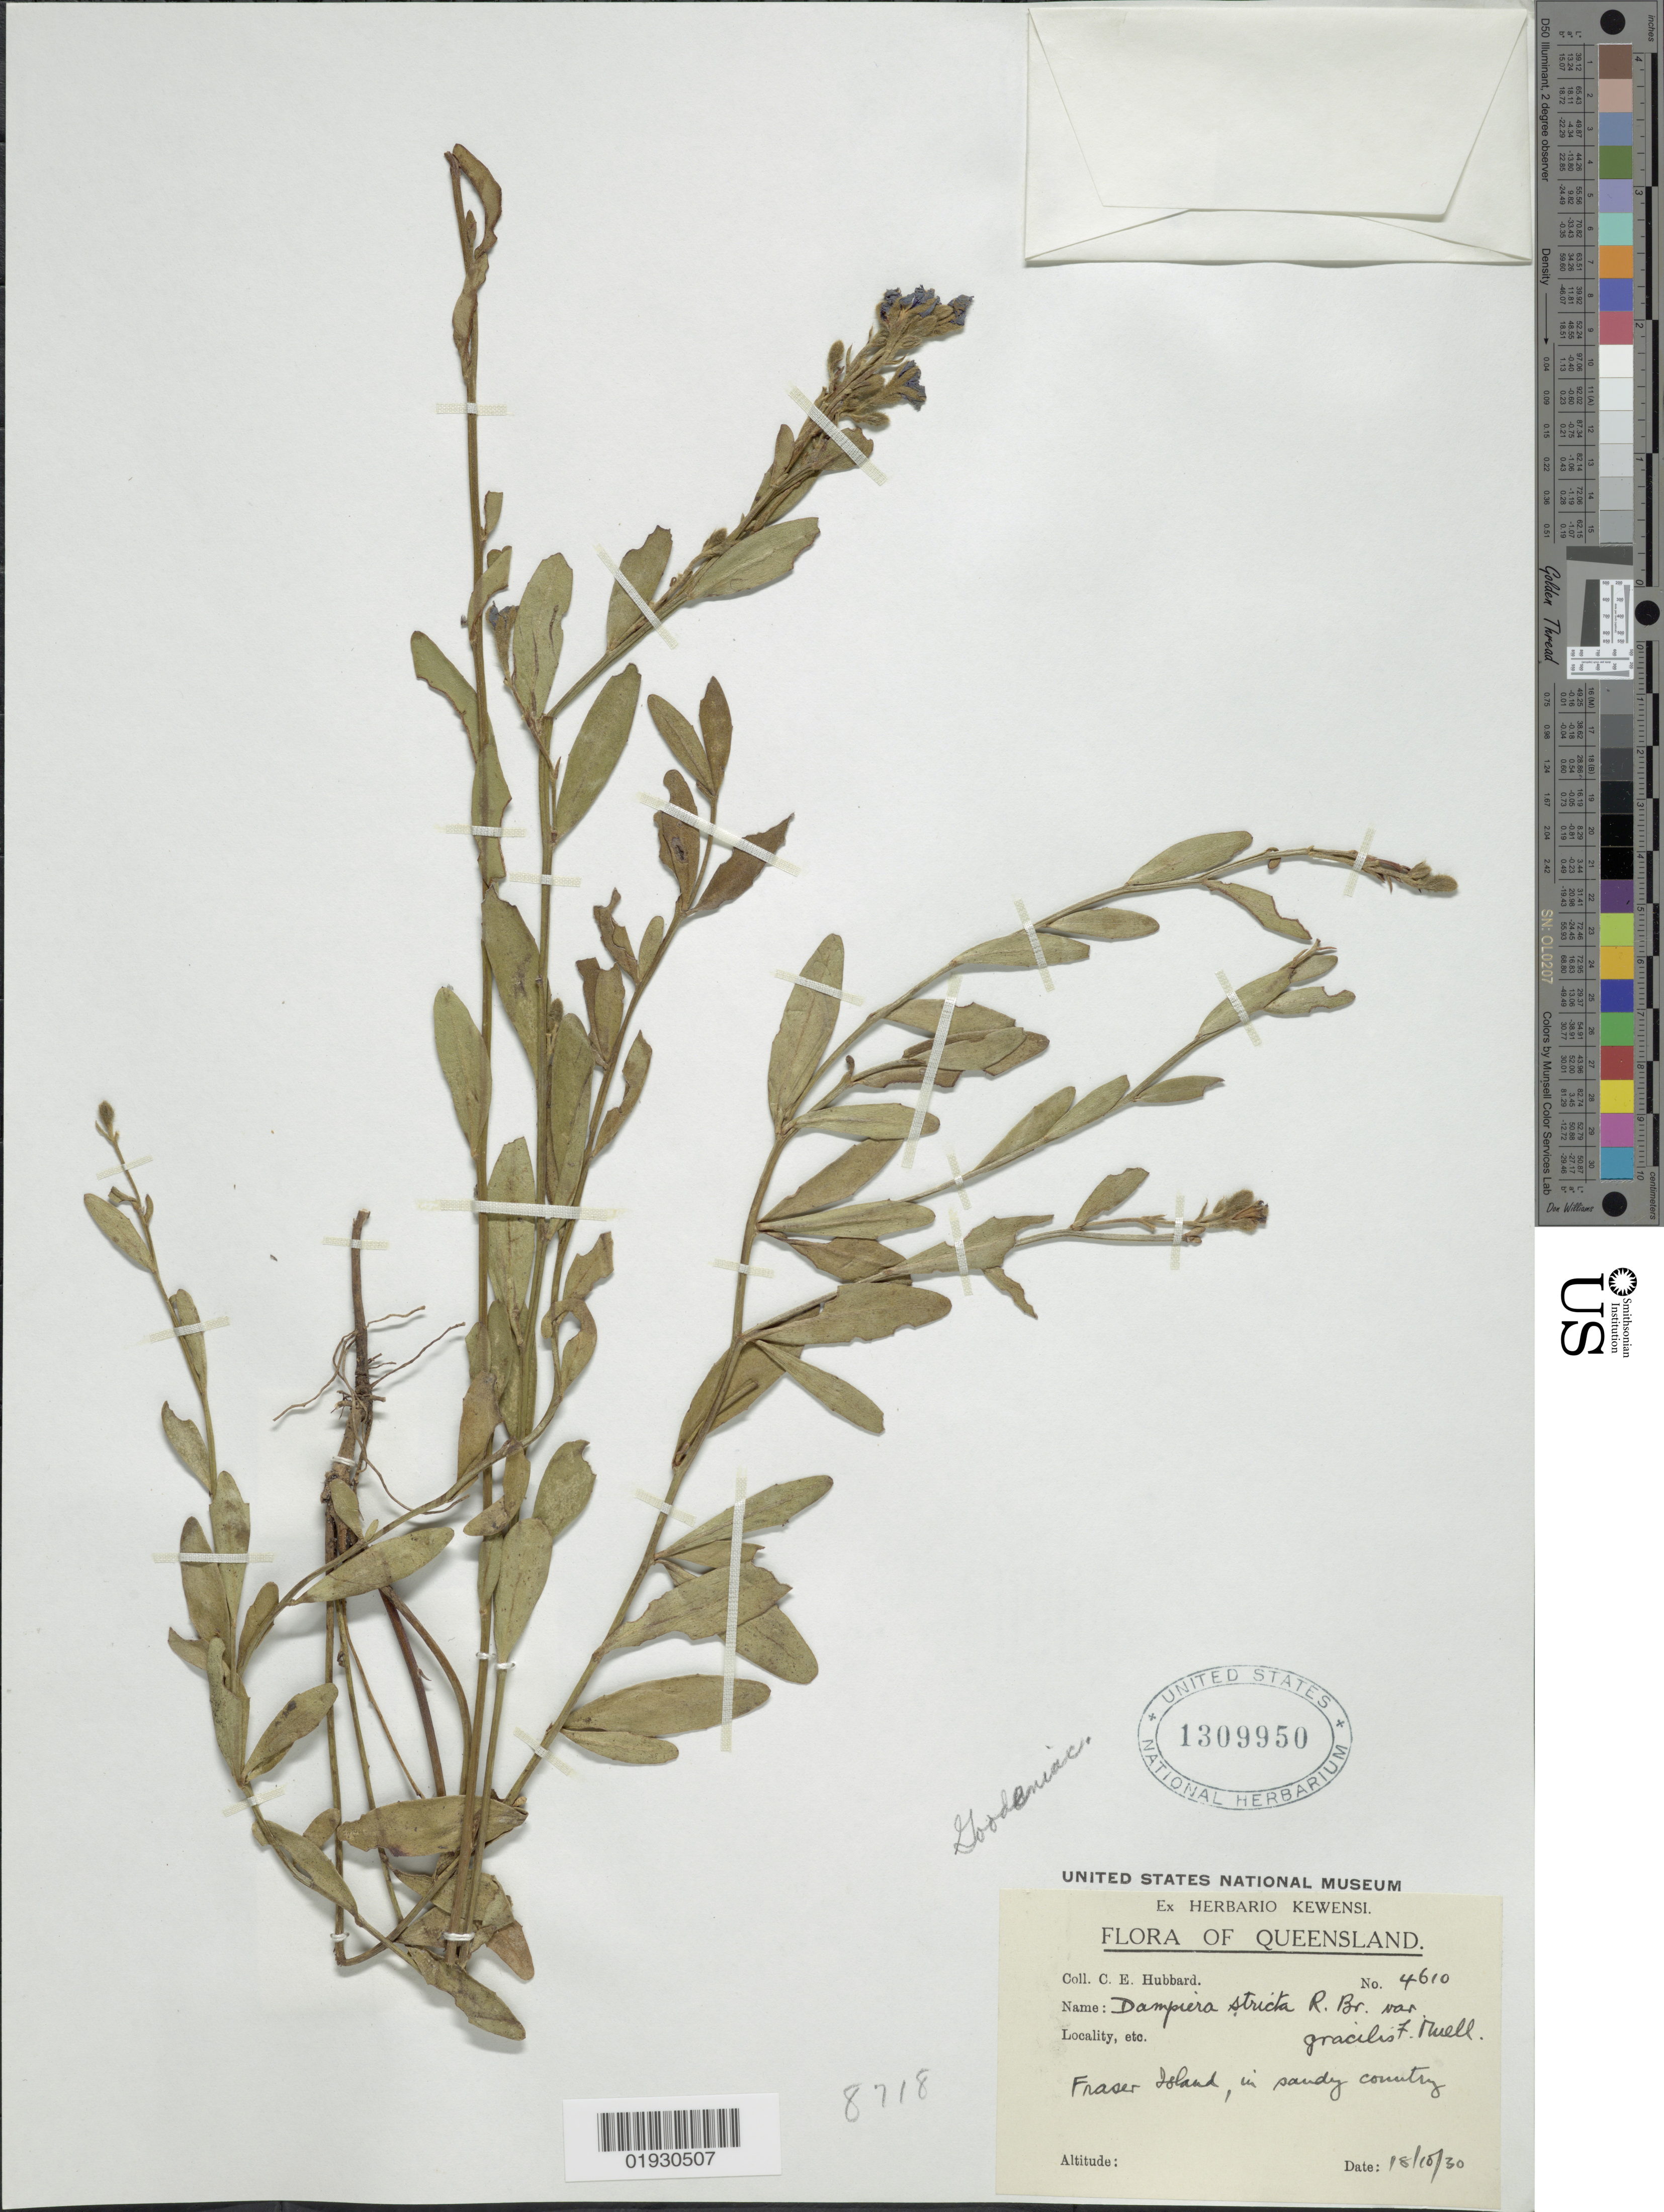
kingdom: Plantae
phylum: Tracheophyta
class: Magnoliopsida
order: Asterales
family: Goodeniaceae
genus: Dampiera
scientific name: Dampiera stricta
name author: (Sm.) R. Br.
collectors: C. E. Hubbard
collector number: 4610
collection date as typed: Transcribed d/m/y: 18/10/30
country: Australia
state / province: Queensland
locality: Fraser Island, in sandy country.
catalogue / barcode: US 1309950